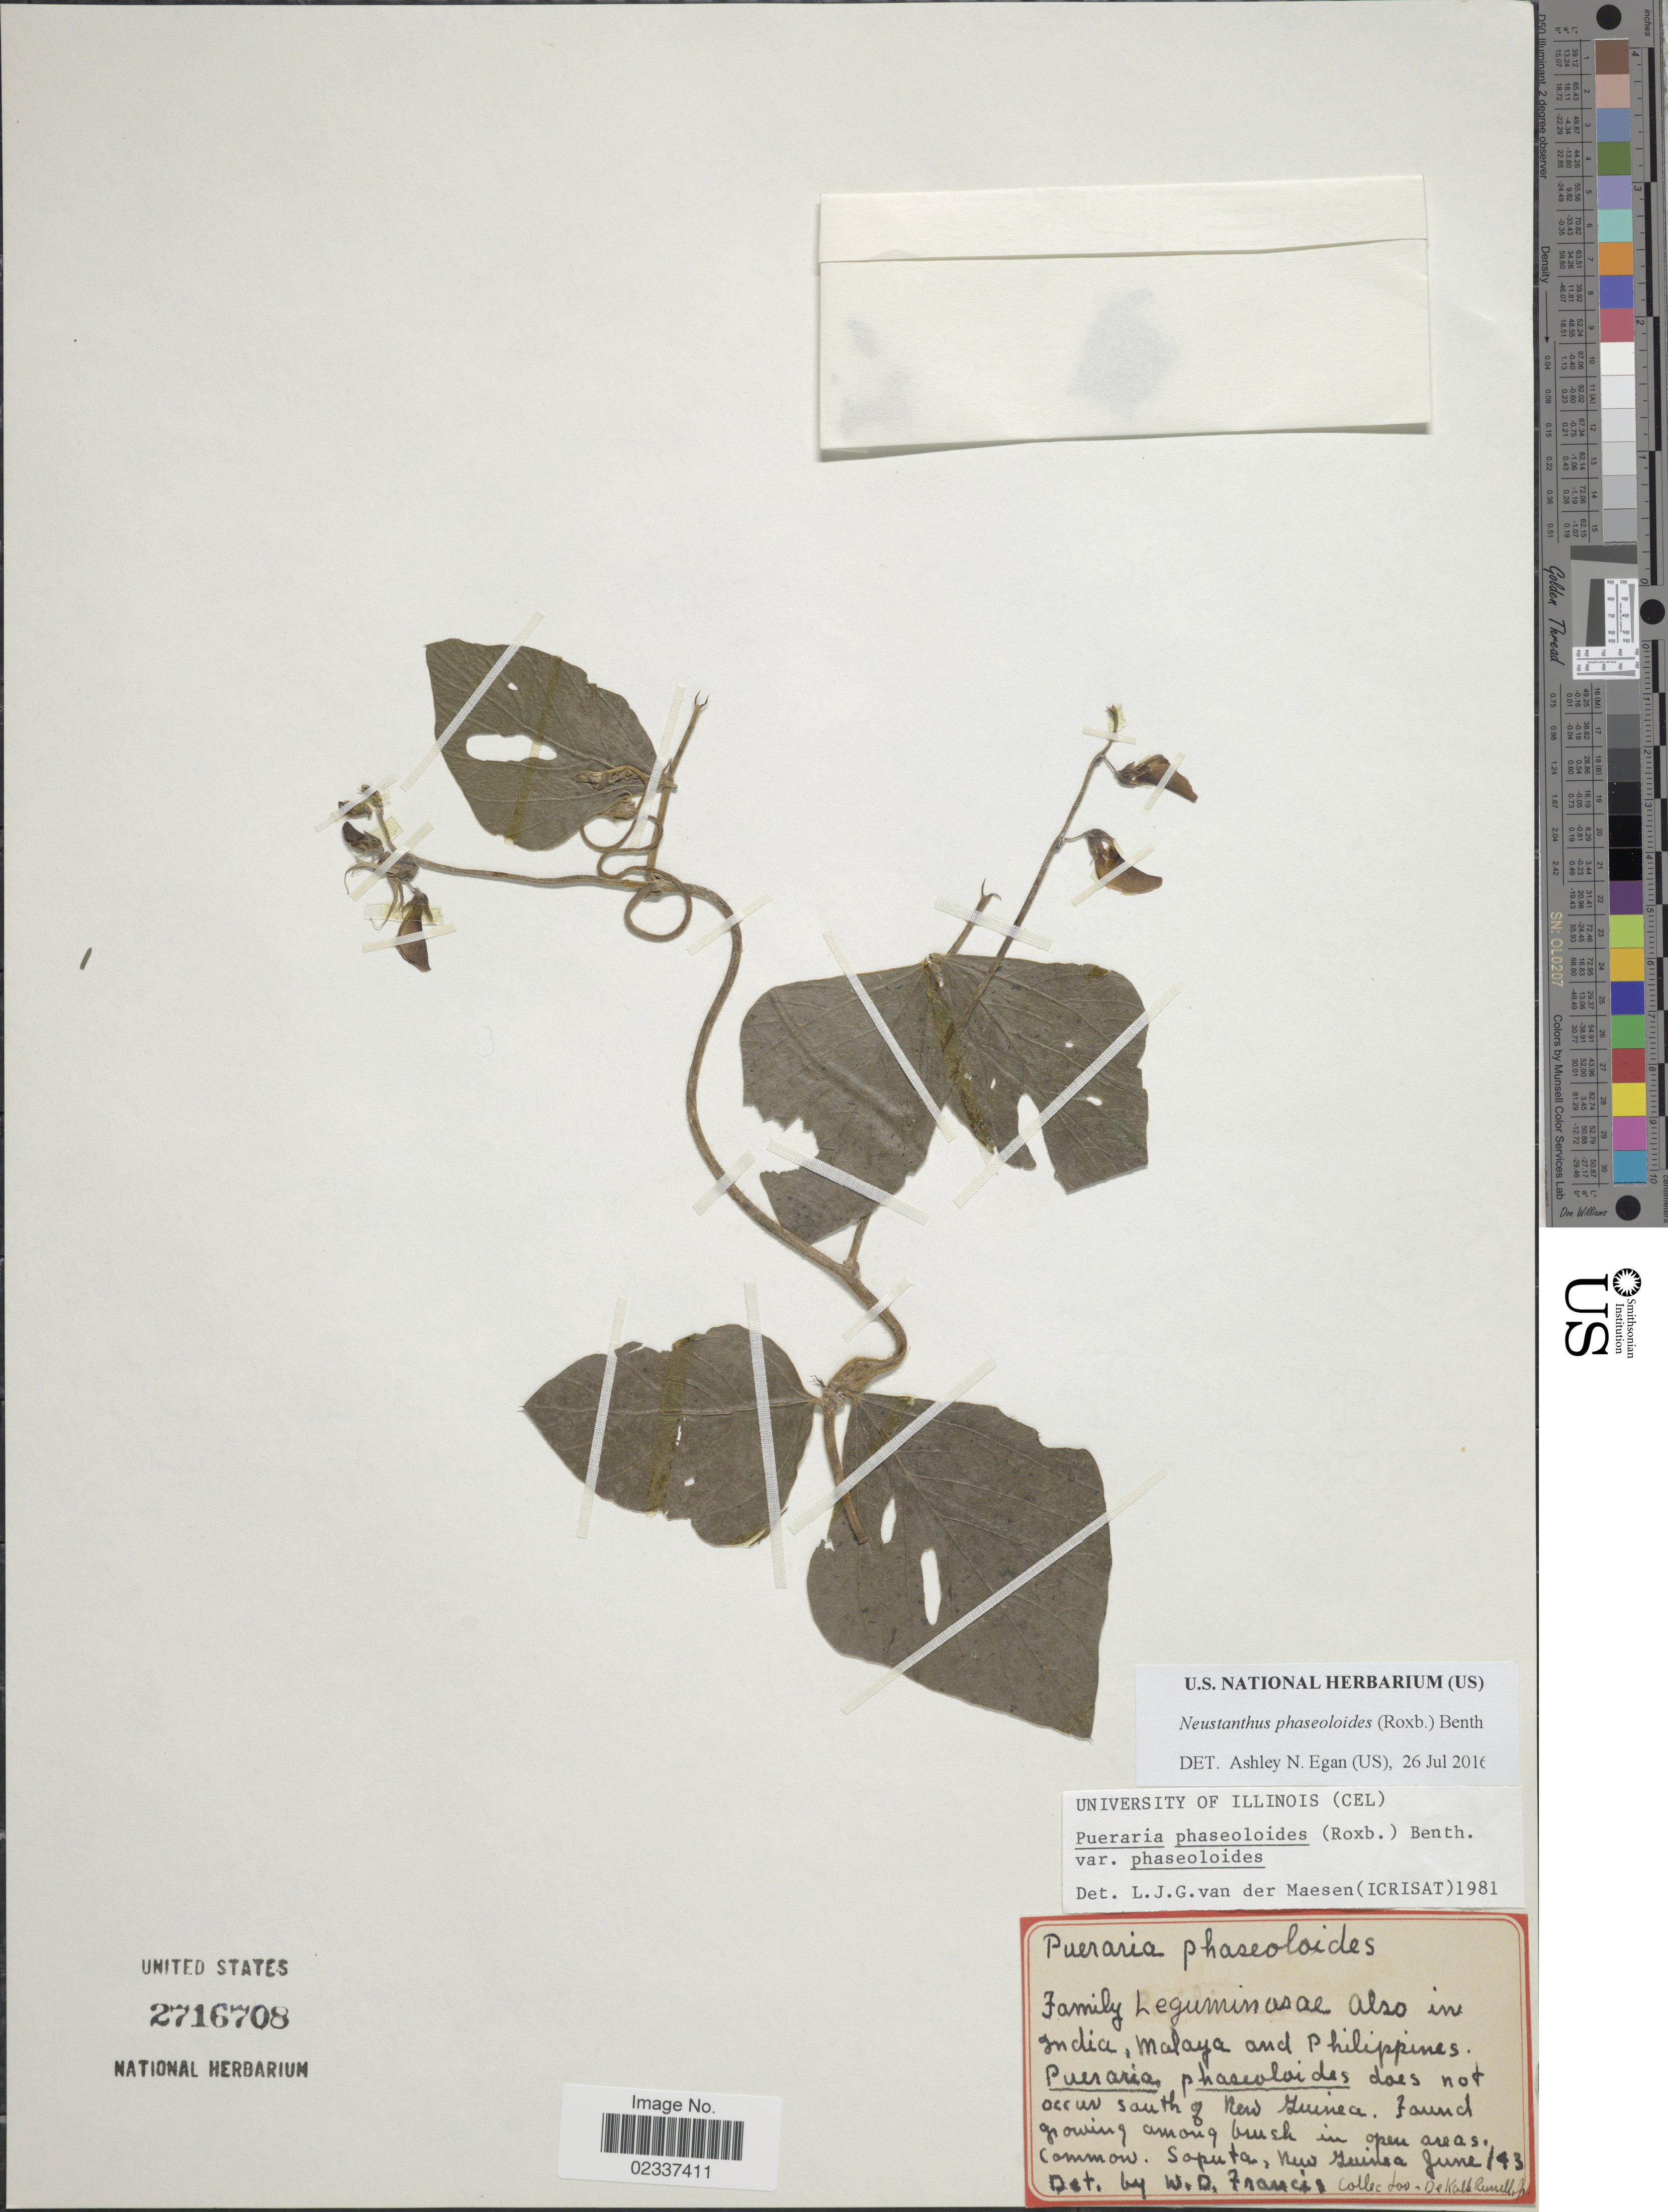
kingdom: Plantae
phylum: Tracheophyta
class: Magnoliopsida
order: Fabales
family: Fabaceae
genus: Neustanthus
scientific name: Neustanthus phaseoloides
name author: (Roxb.) Benth.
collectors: D. K. Russell Jr.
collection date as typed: Transcribed d/m/y: /6/43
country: Papua New Guinea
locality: Suputa, New Guinea [interpreted]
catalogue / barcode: US 2716708